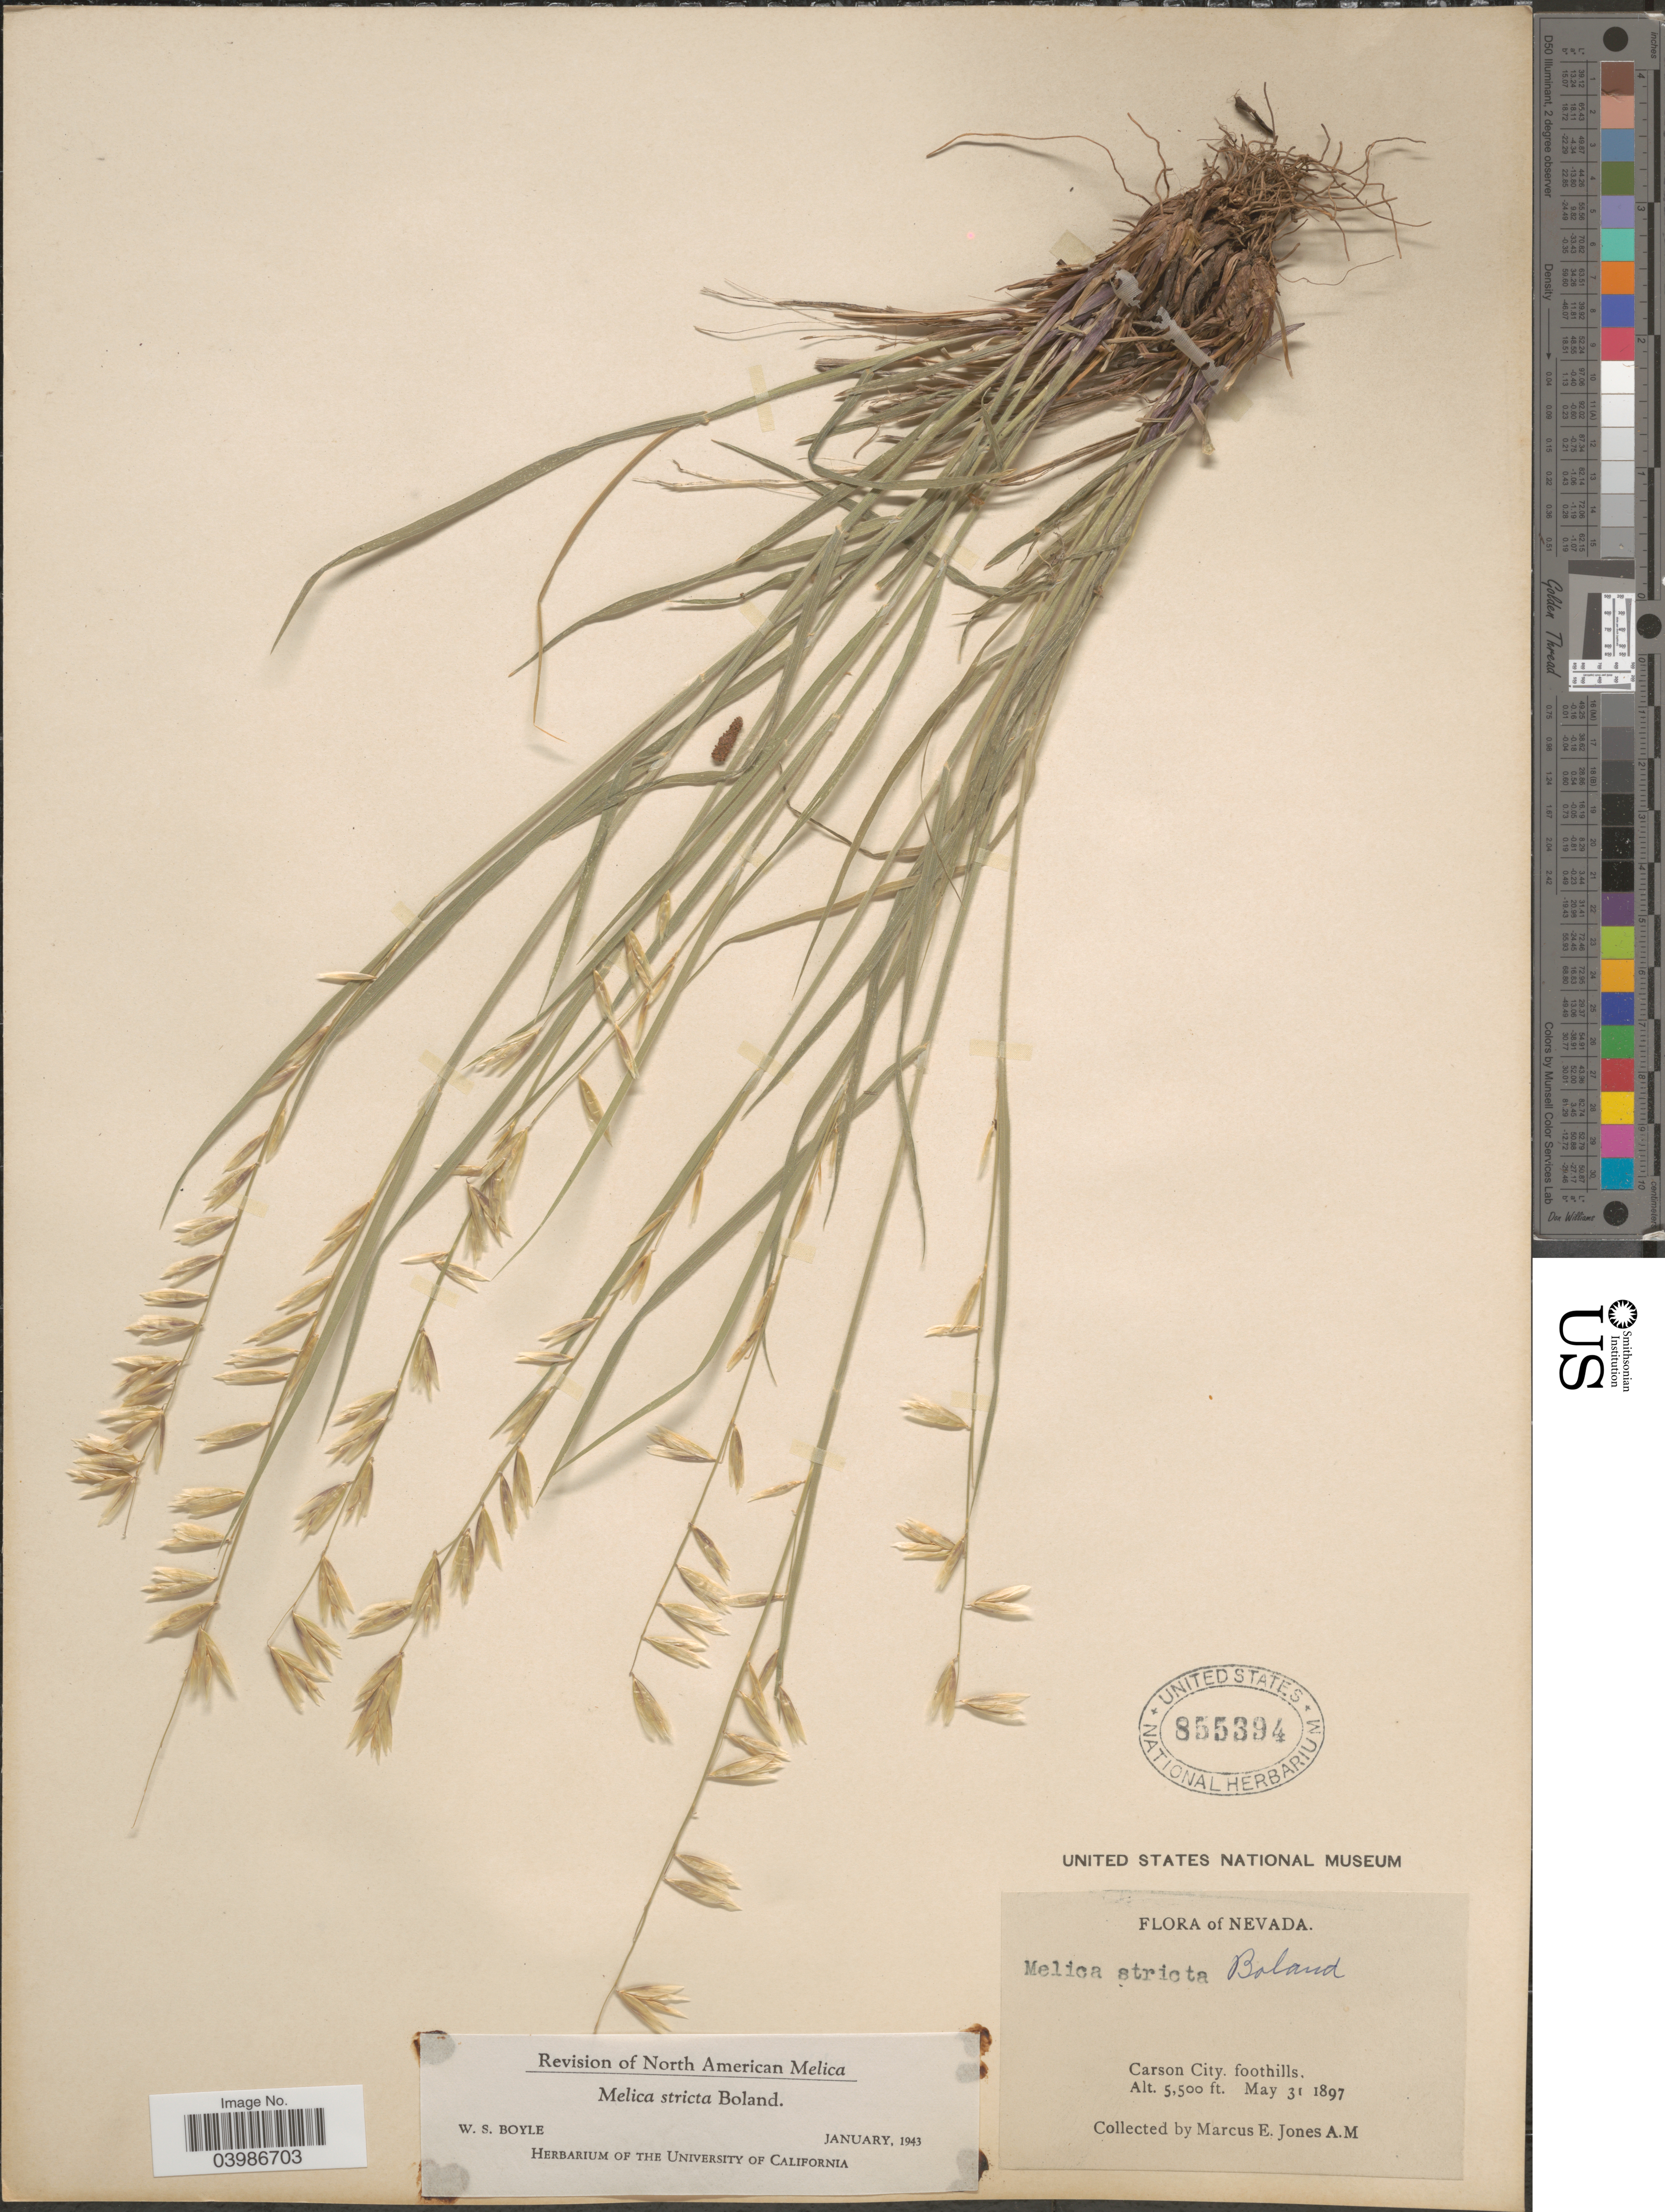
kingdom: Plantae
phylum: Tracheophyta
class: Liliopsida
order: Poales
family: Poaceae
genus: Melica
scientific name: Melica stricta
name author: Bol.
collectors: M. E. Jones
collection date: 1897-05-31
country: United States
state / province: Nevada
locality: Carson City, foothills.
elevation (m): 1676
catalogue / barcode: US 855394